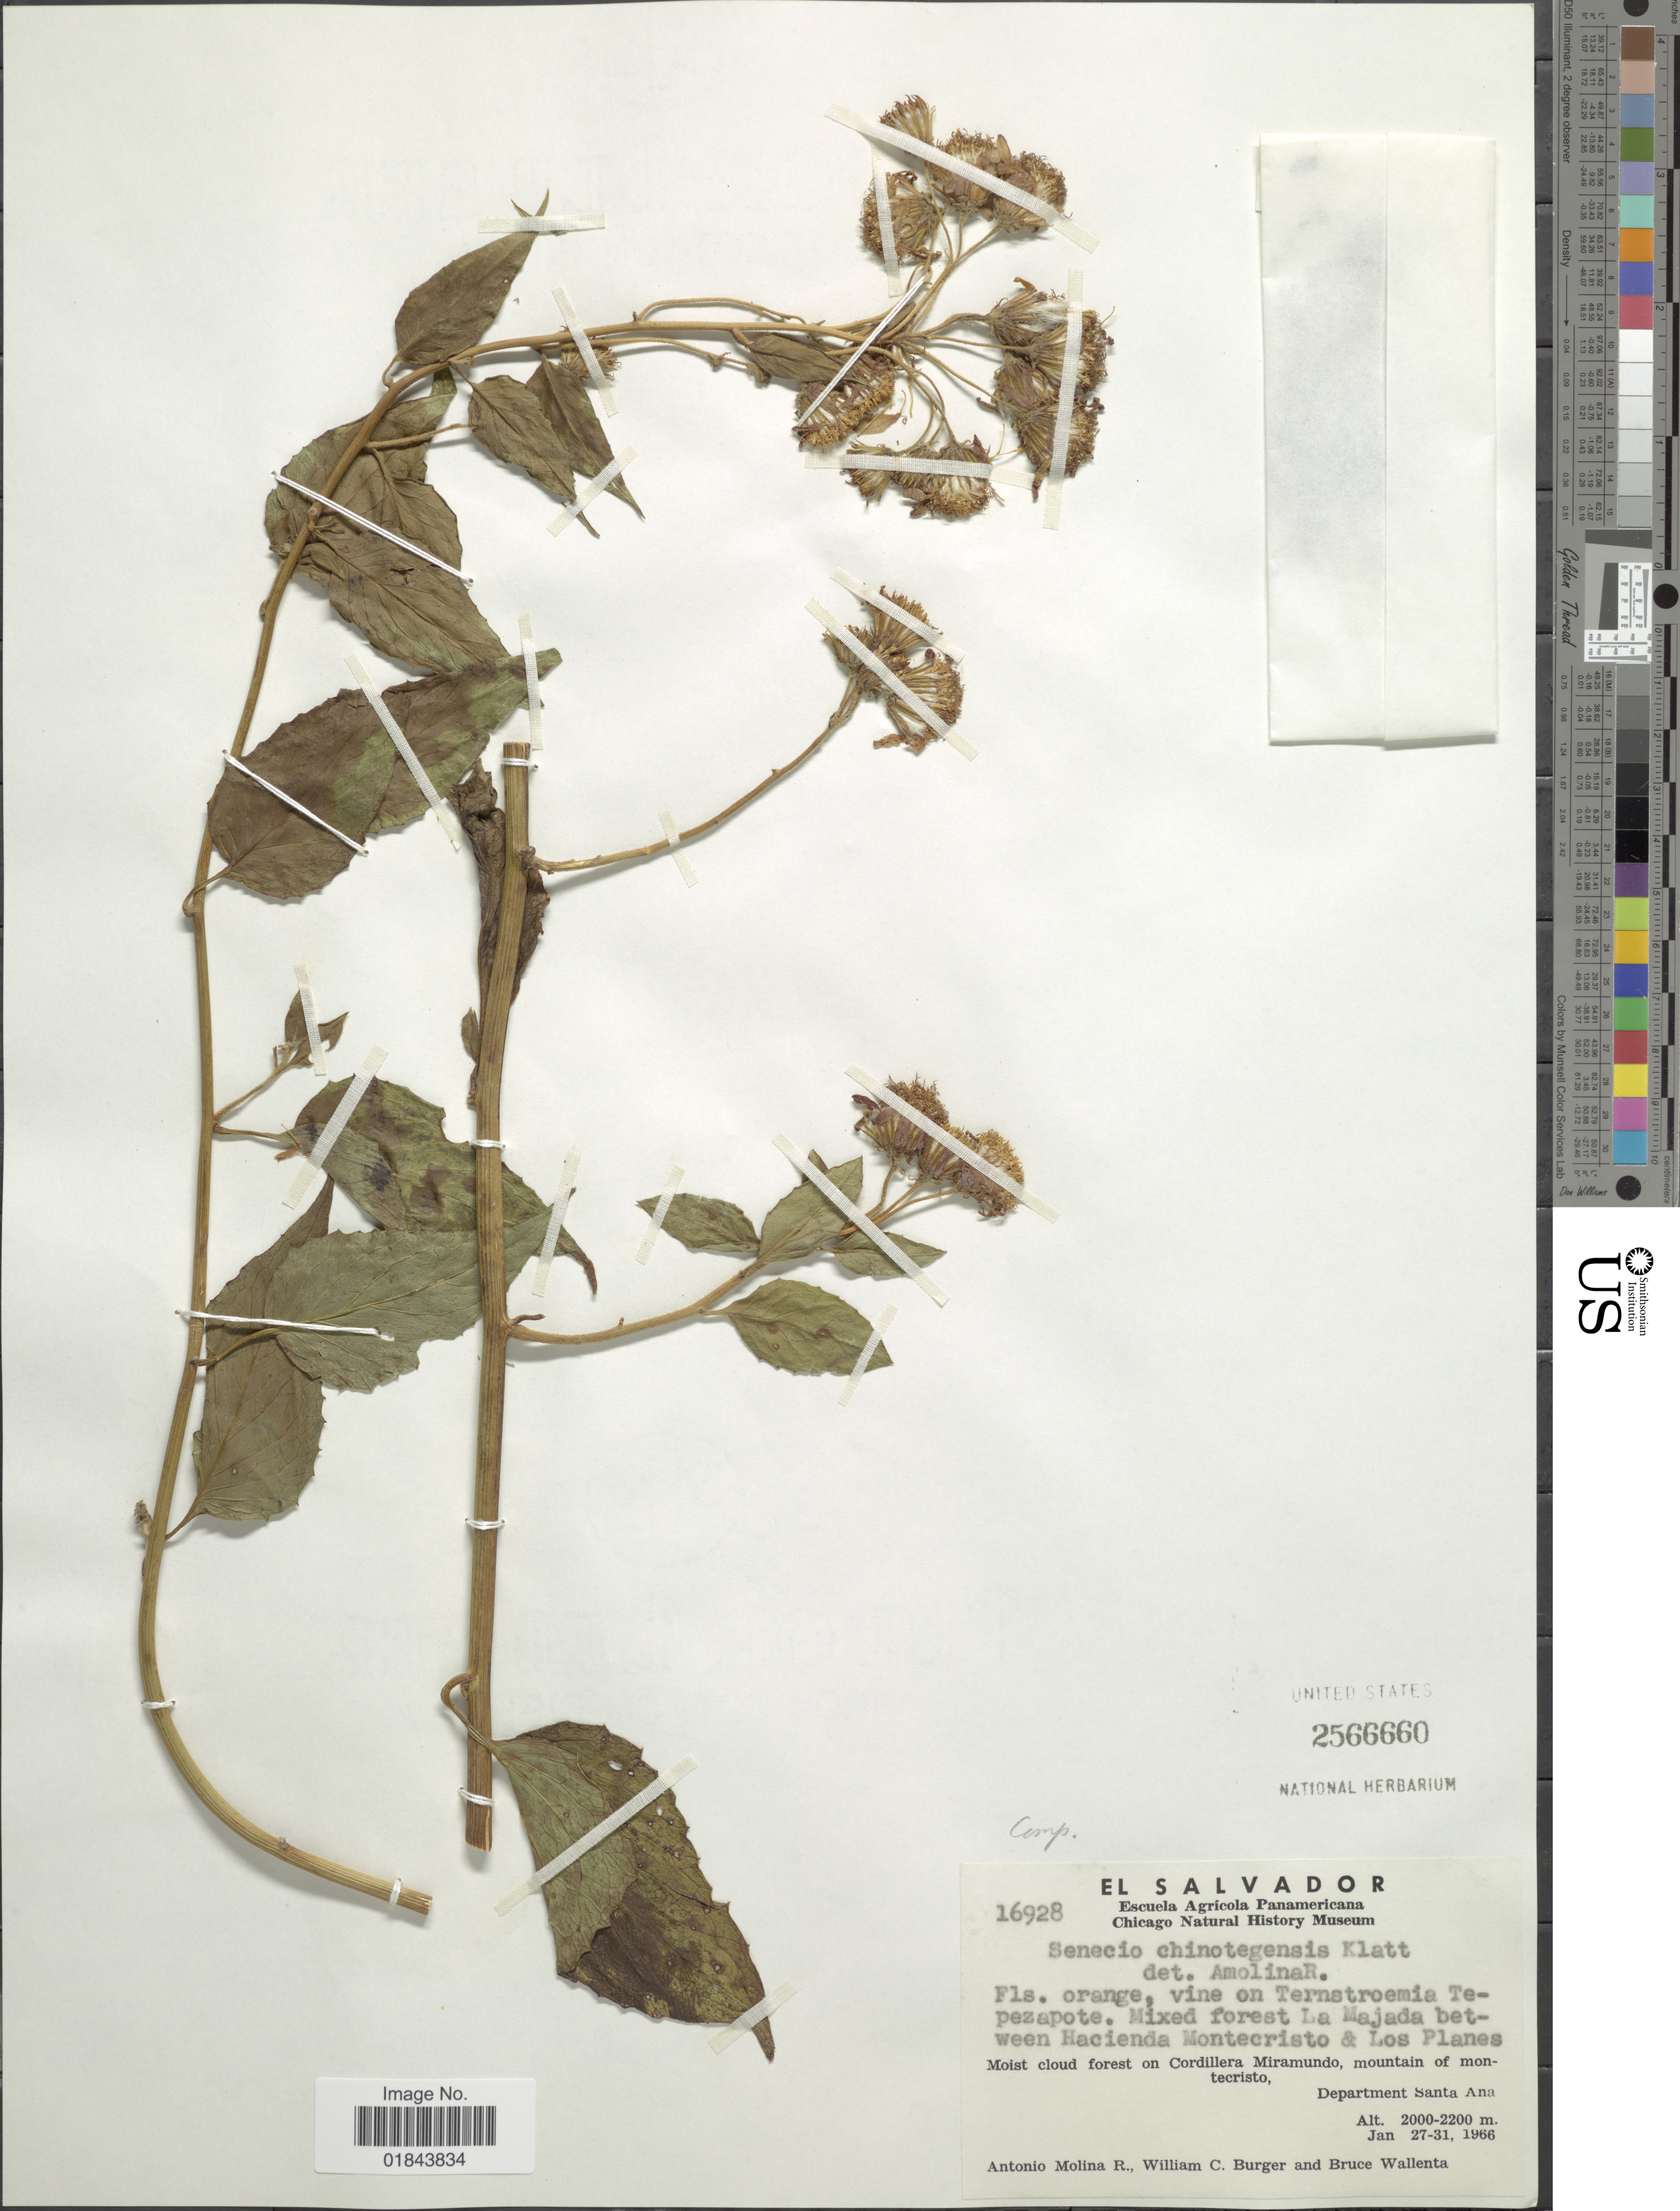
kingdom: Plantae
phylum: Tracheophyta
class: Magnoliopsida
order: Asterales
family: Asteraceae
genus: Pseudogynoxys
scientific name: Pseudogynoxys haenkei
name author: (DC.) Cabrera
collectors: A. Molina R., W. Burger & B. Wallenta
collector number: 16928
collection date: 1966-01-27/1966-01-31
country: El Salvador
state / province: Santa Ana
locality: Mixed forest La Majada between Hacienda Montecristo & Los Planes. Moist cloud forest on Cordillera Miramundo, mountain of montecristo, Department Santa Ana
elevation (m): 2000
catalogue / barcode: US 2566660